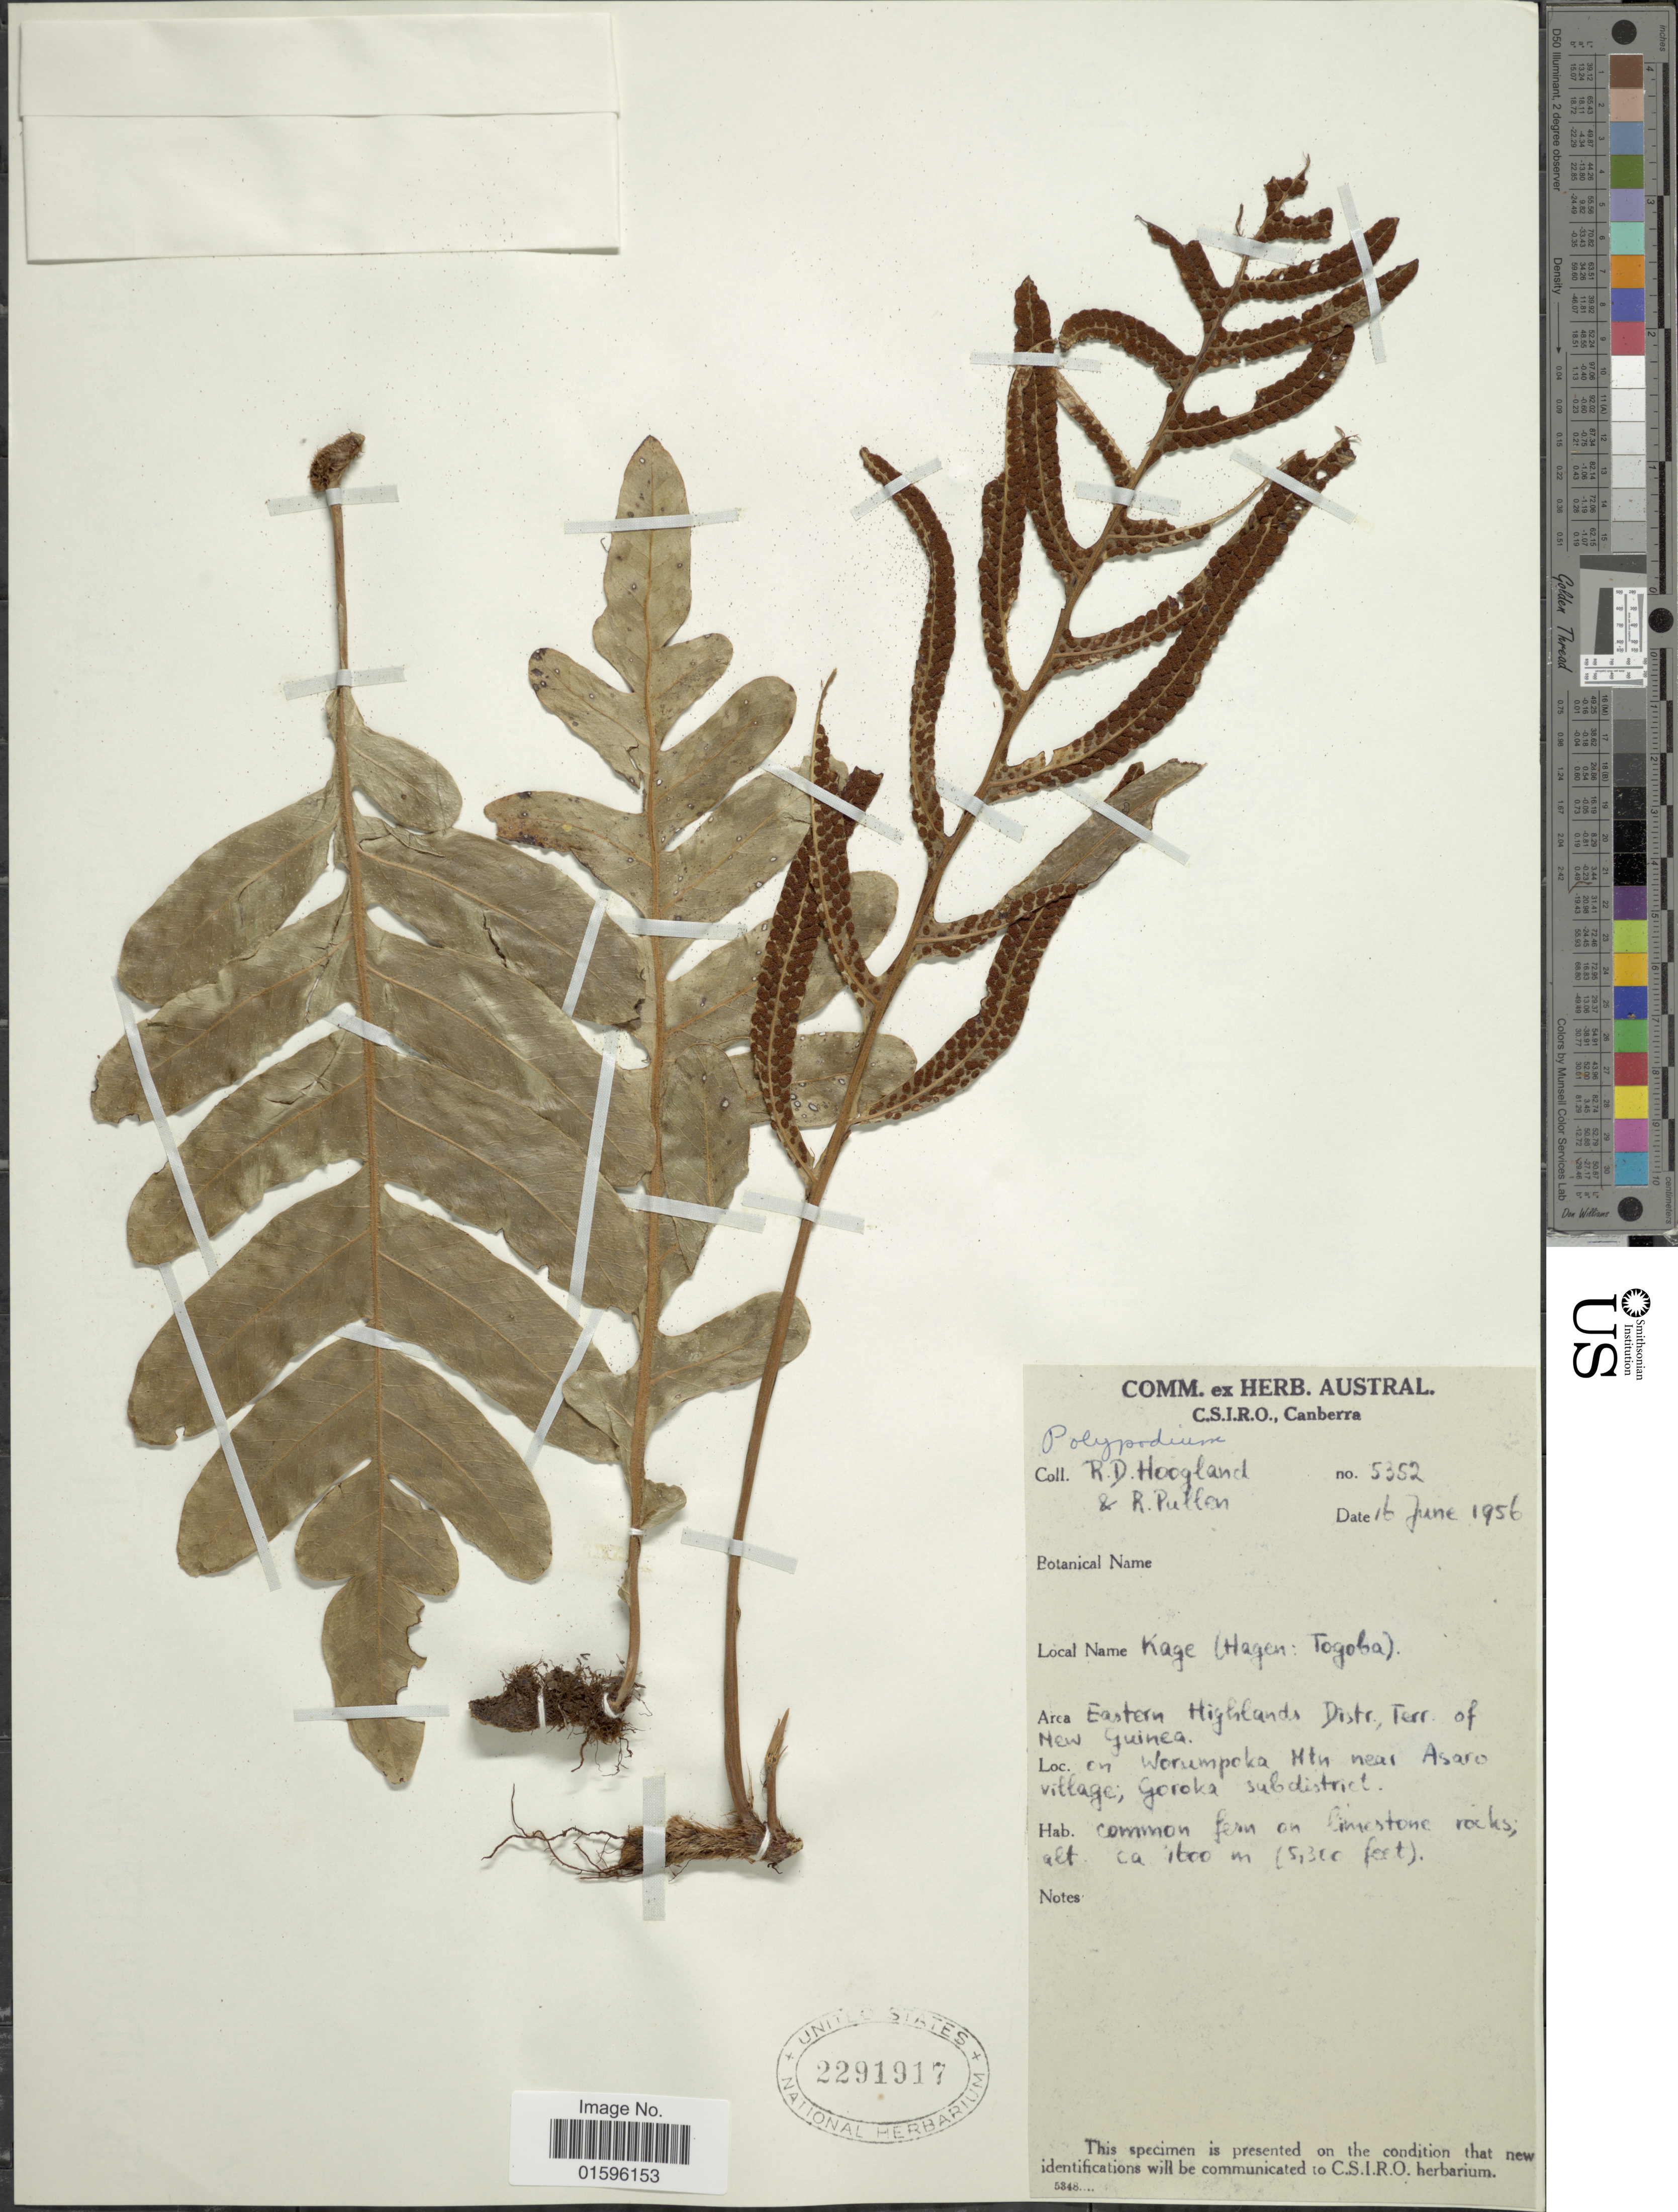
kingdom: Plantae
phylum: Tracheophyta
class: Polypodiopsida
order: Polypodiales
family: Polypodiaceae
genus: Polypodium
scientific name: Polypodium sp.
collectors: R. D. Hoogland & R. Pullen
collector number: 5352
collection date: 1956-06-16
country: Papua New Guinea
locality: Eastern Highlands Distr., Terr. of New Guinea, on Worumpoka Mtn near Asaro village; Goroka subdistrict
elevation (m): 1600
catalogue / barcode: US 2291917